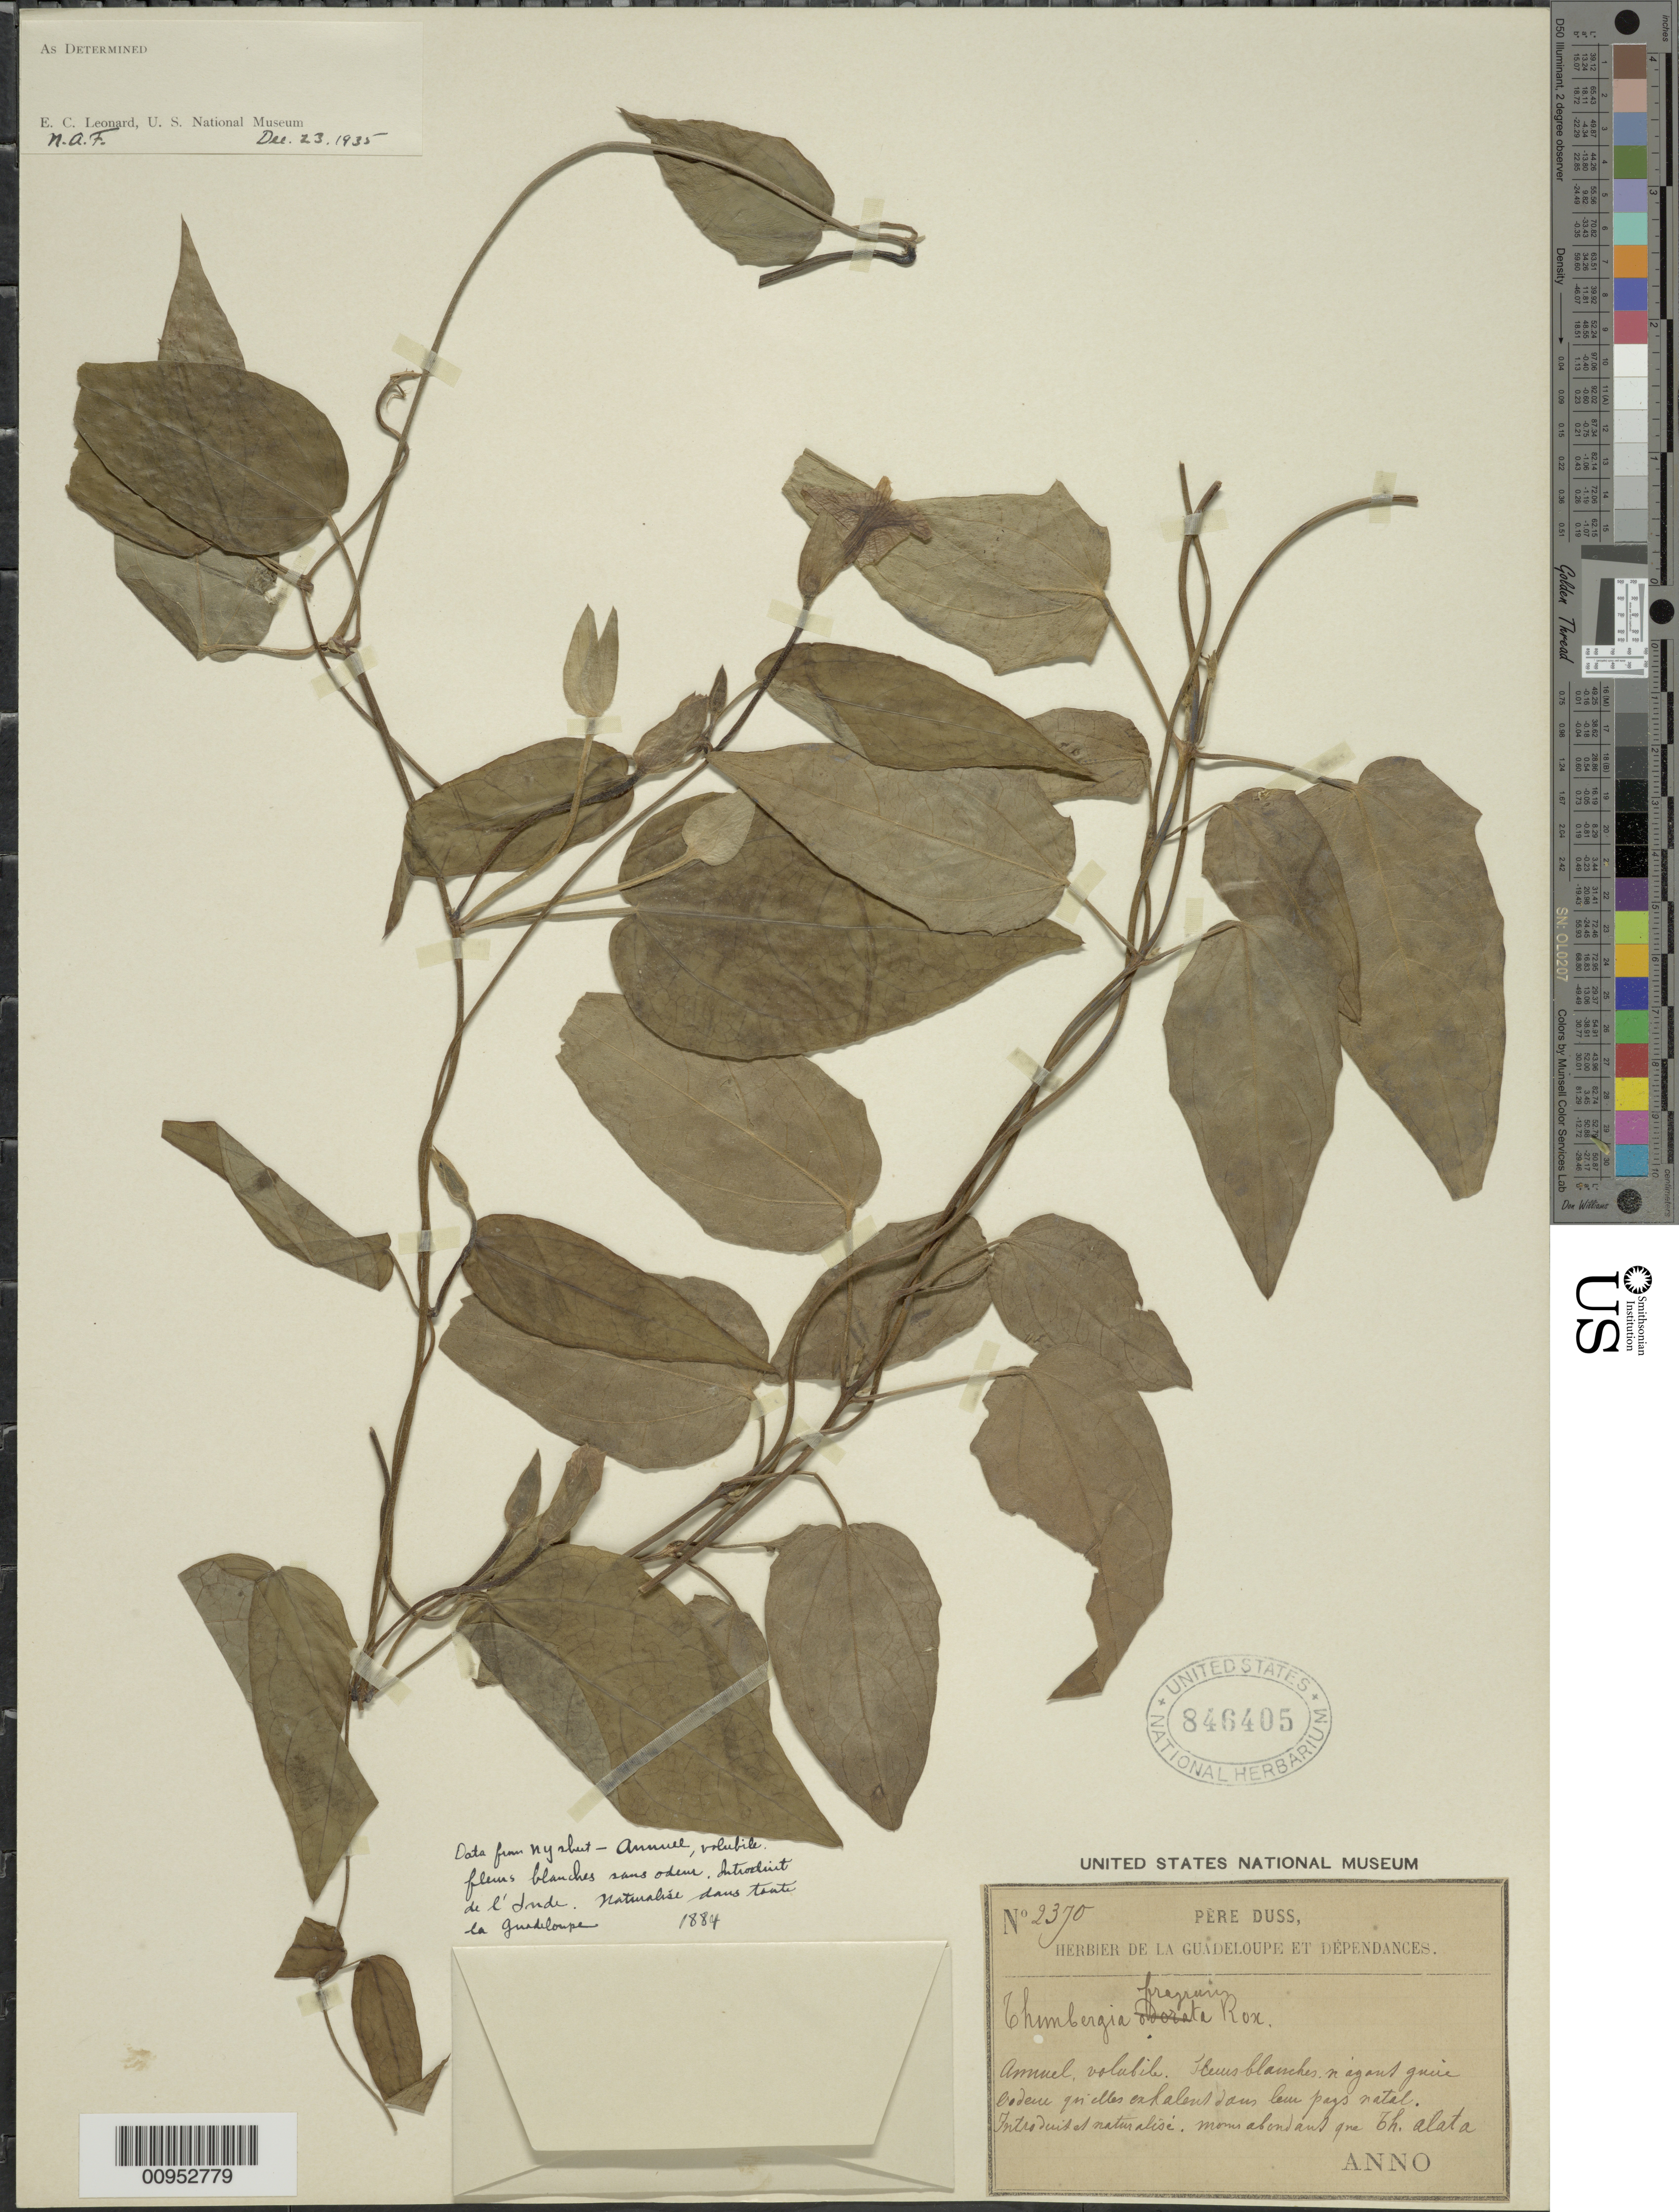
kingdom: Plantae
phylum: Tracheophyta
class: Magnoliopsida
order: Lamiales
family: Acanthaceae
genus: Thunbergia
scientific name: Thunbergia fragrans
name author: Roxb.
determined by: Leonard, Emery C., (US)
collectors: Père Duss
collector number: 2370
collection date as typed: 1884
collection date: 1884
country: Guadeloupe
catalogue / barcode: US 846405